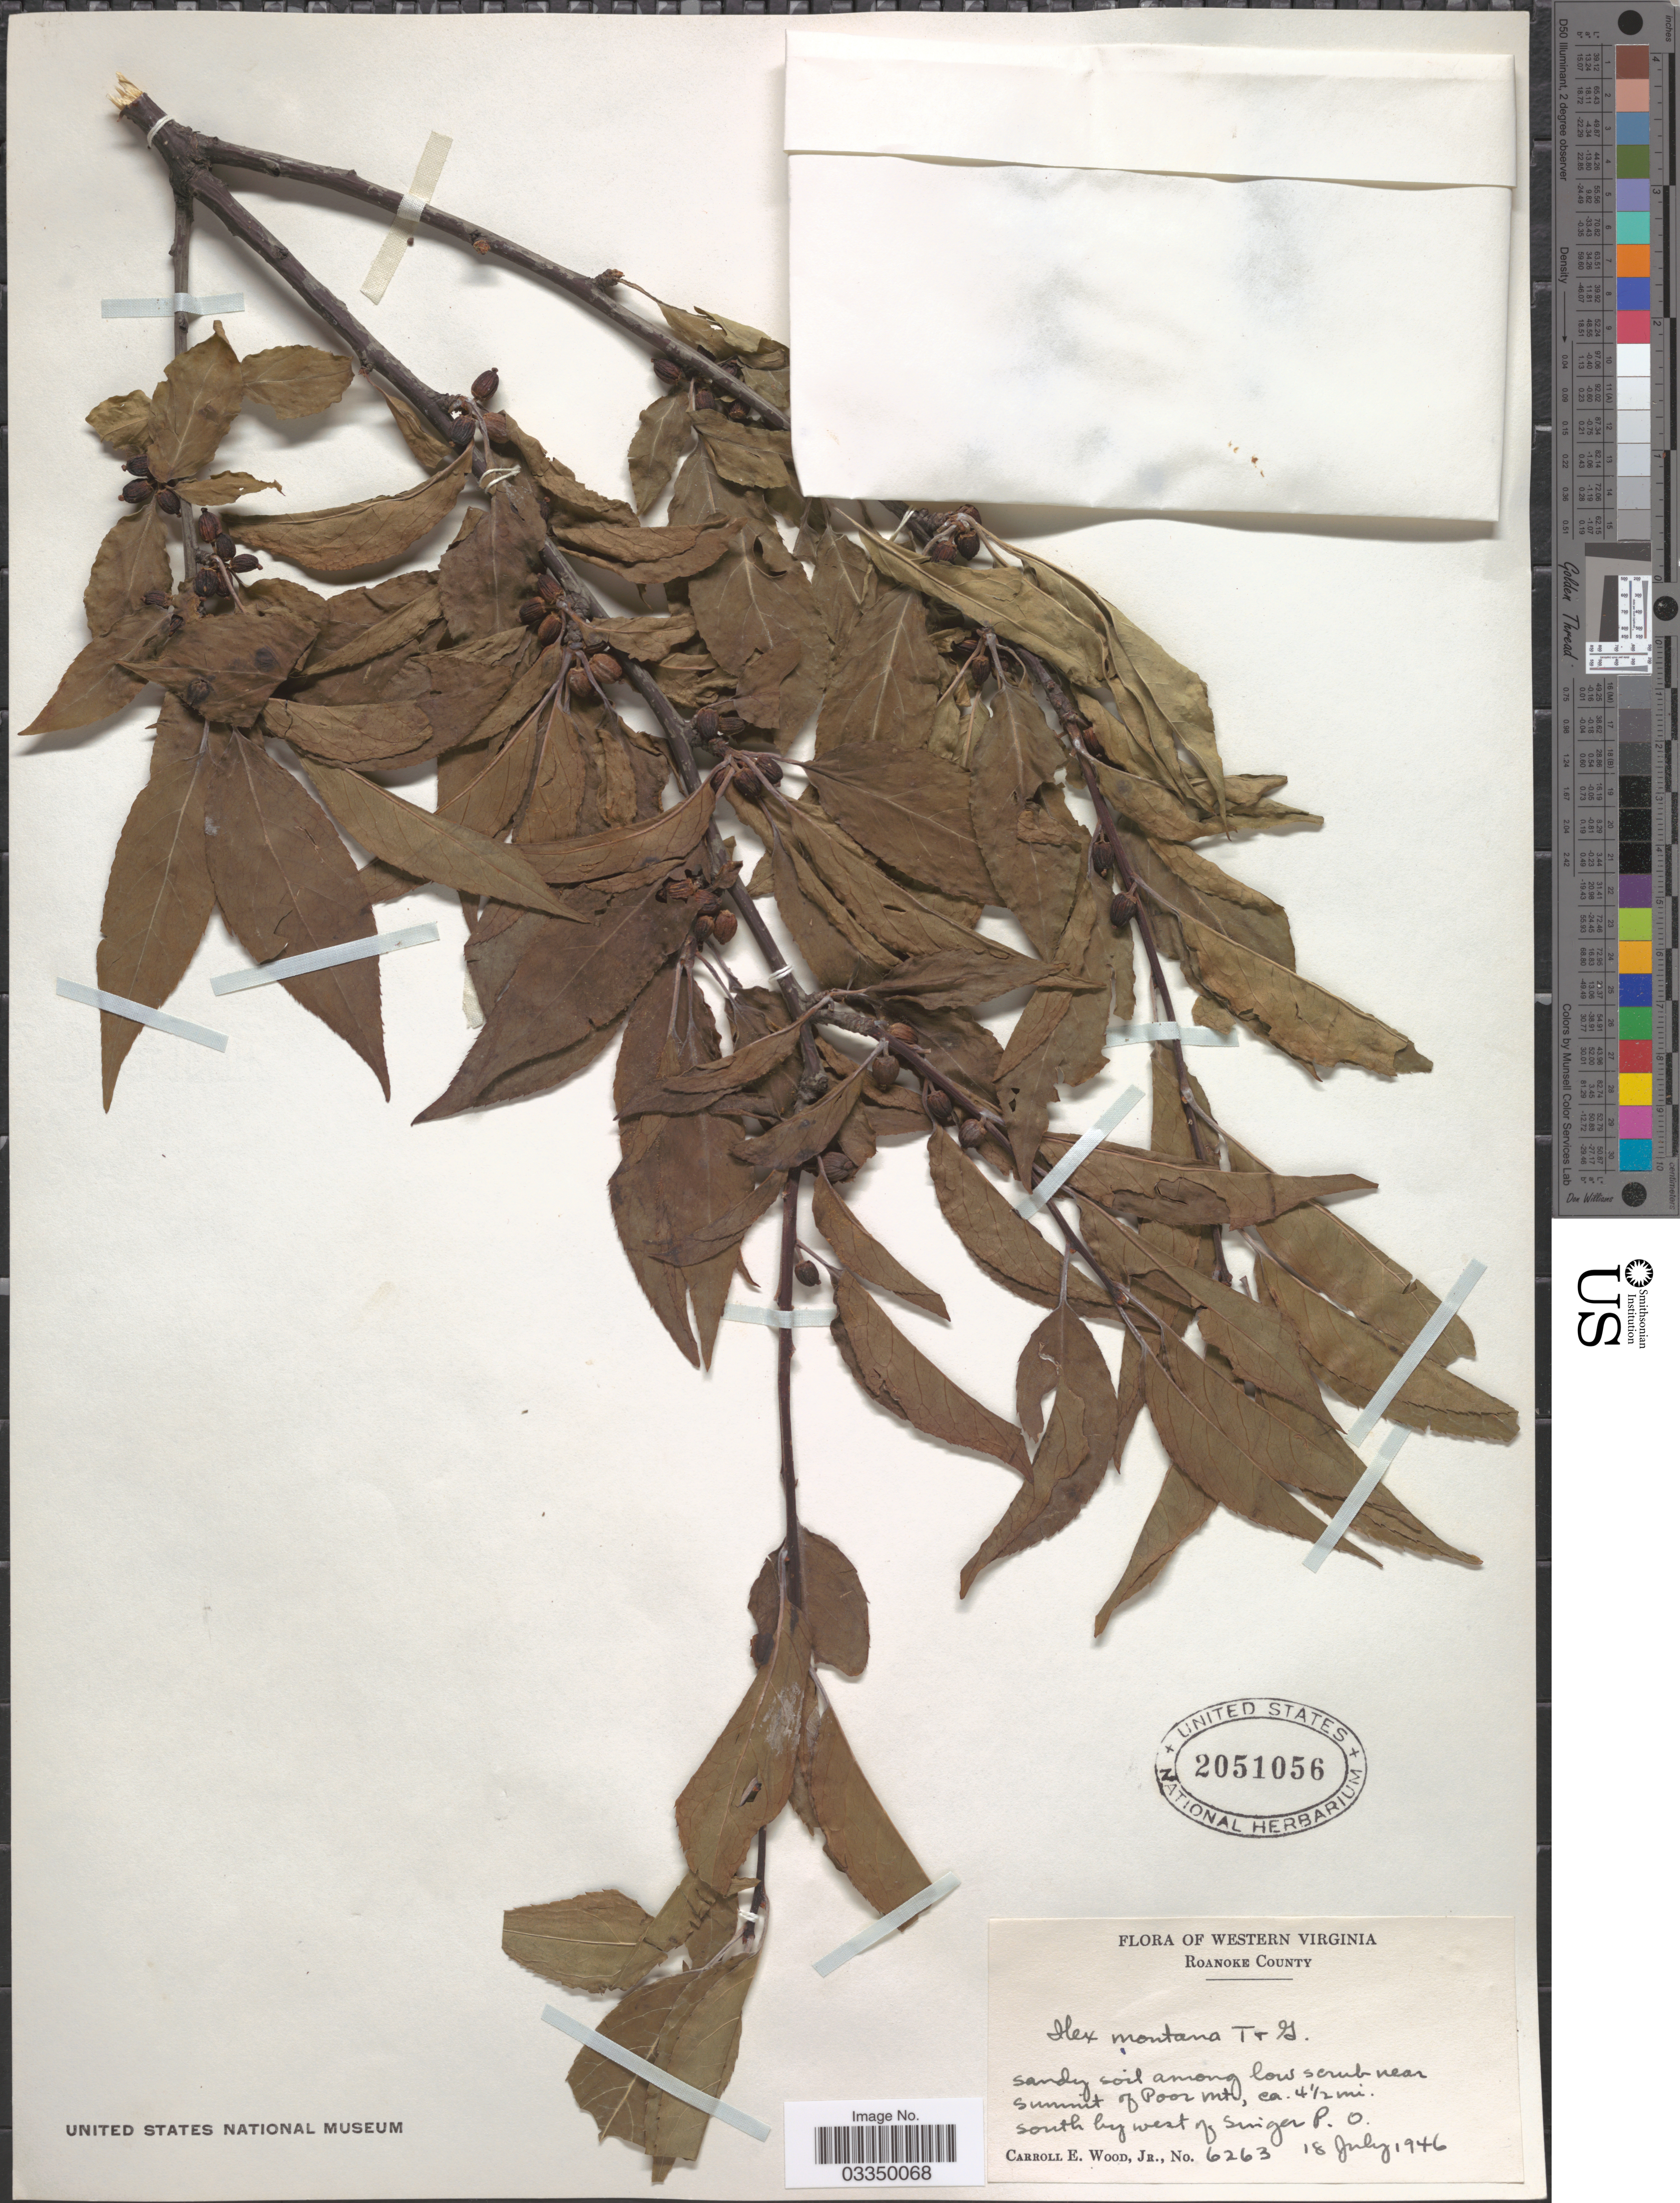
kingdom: Plantae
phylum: Tracheophyta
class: Magnoliopsida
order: Aquifoliales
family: Aquifoliaceae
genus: Ilex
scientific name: Ilex montana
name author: Torr. & A. Gray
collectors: C. E. Wood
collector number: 6263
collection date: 1946-07-18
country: United States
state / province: Virginia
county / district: Roanoke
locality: Western Virginia. Roanoke County. Near summit of Poor Mt., ca. 4½ mi. south by west of Singer P.O.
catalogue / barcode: US 2051056